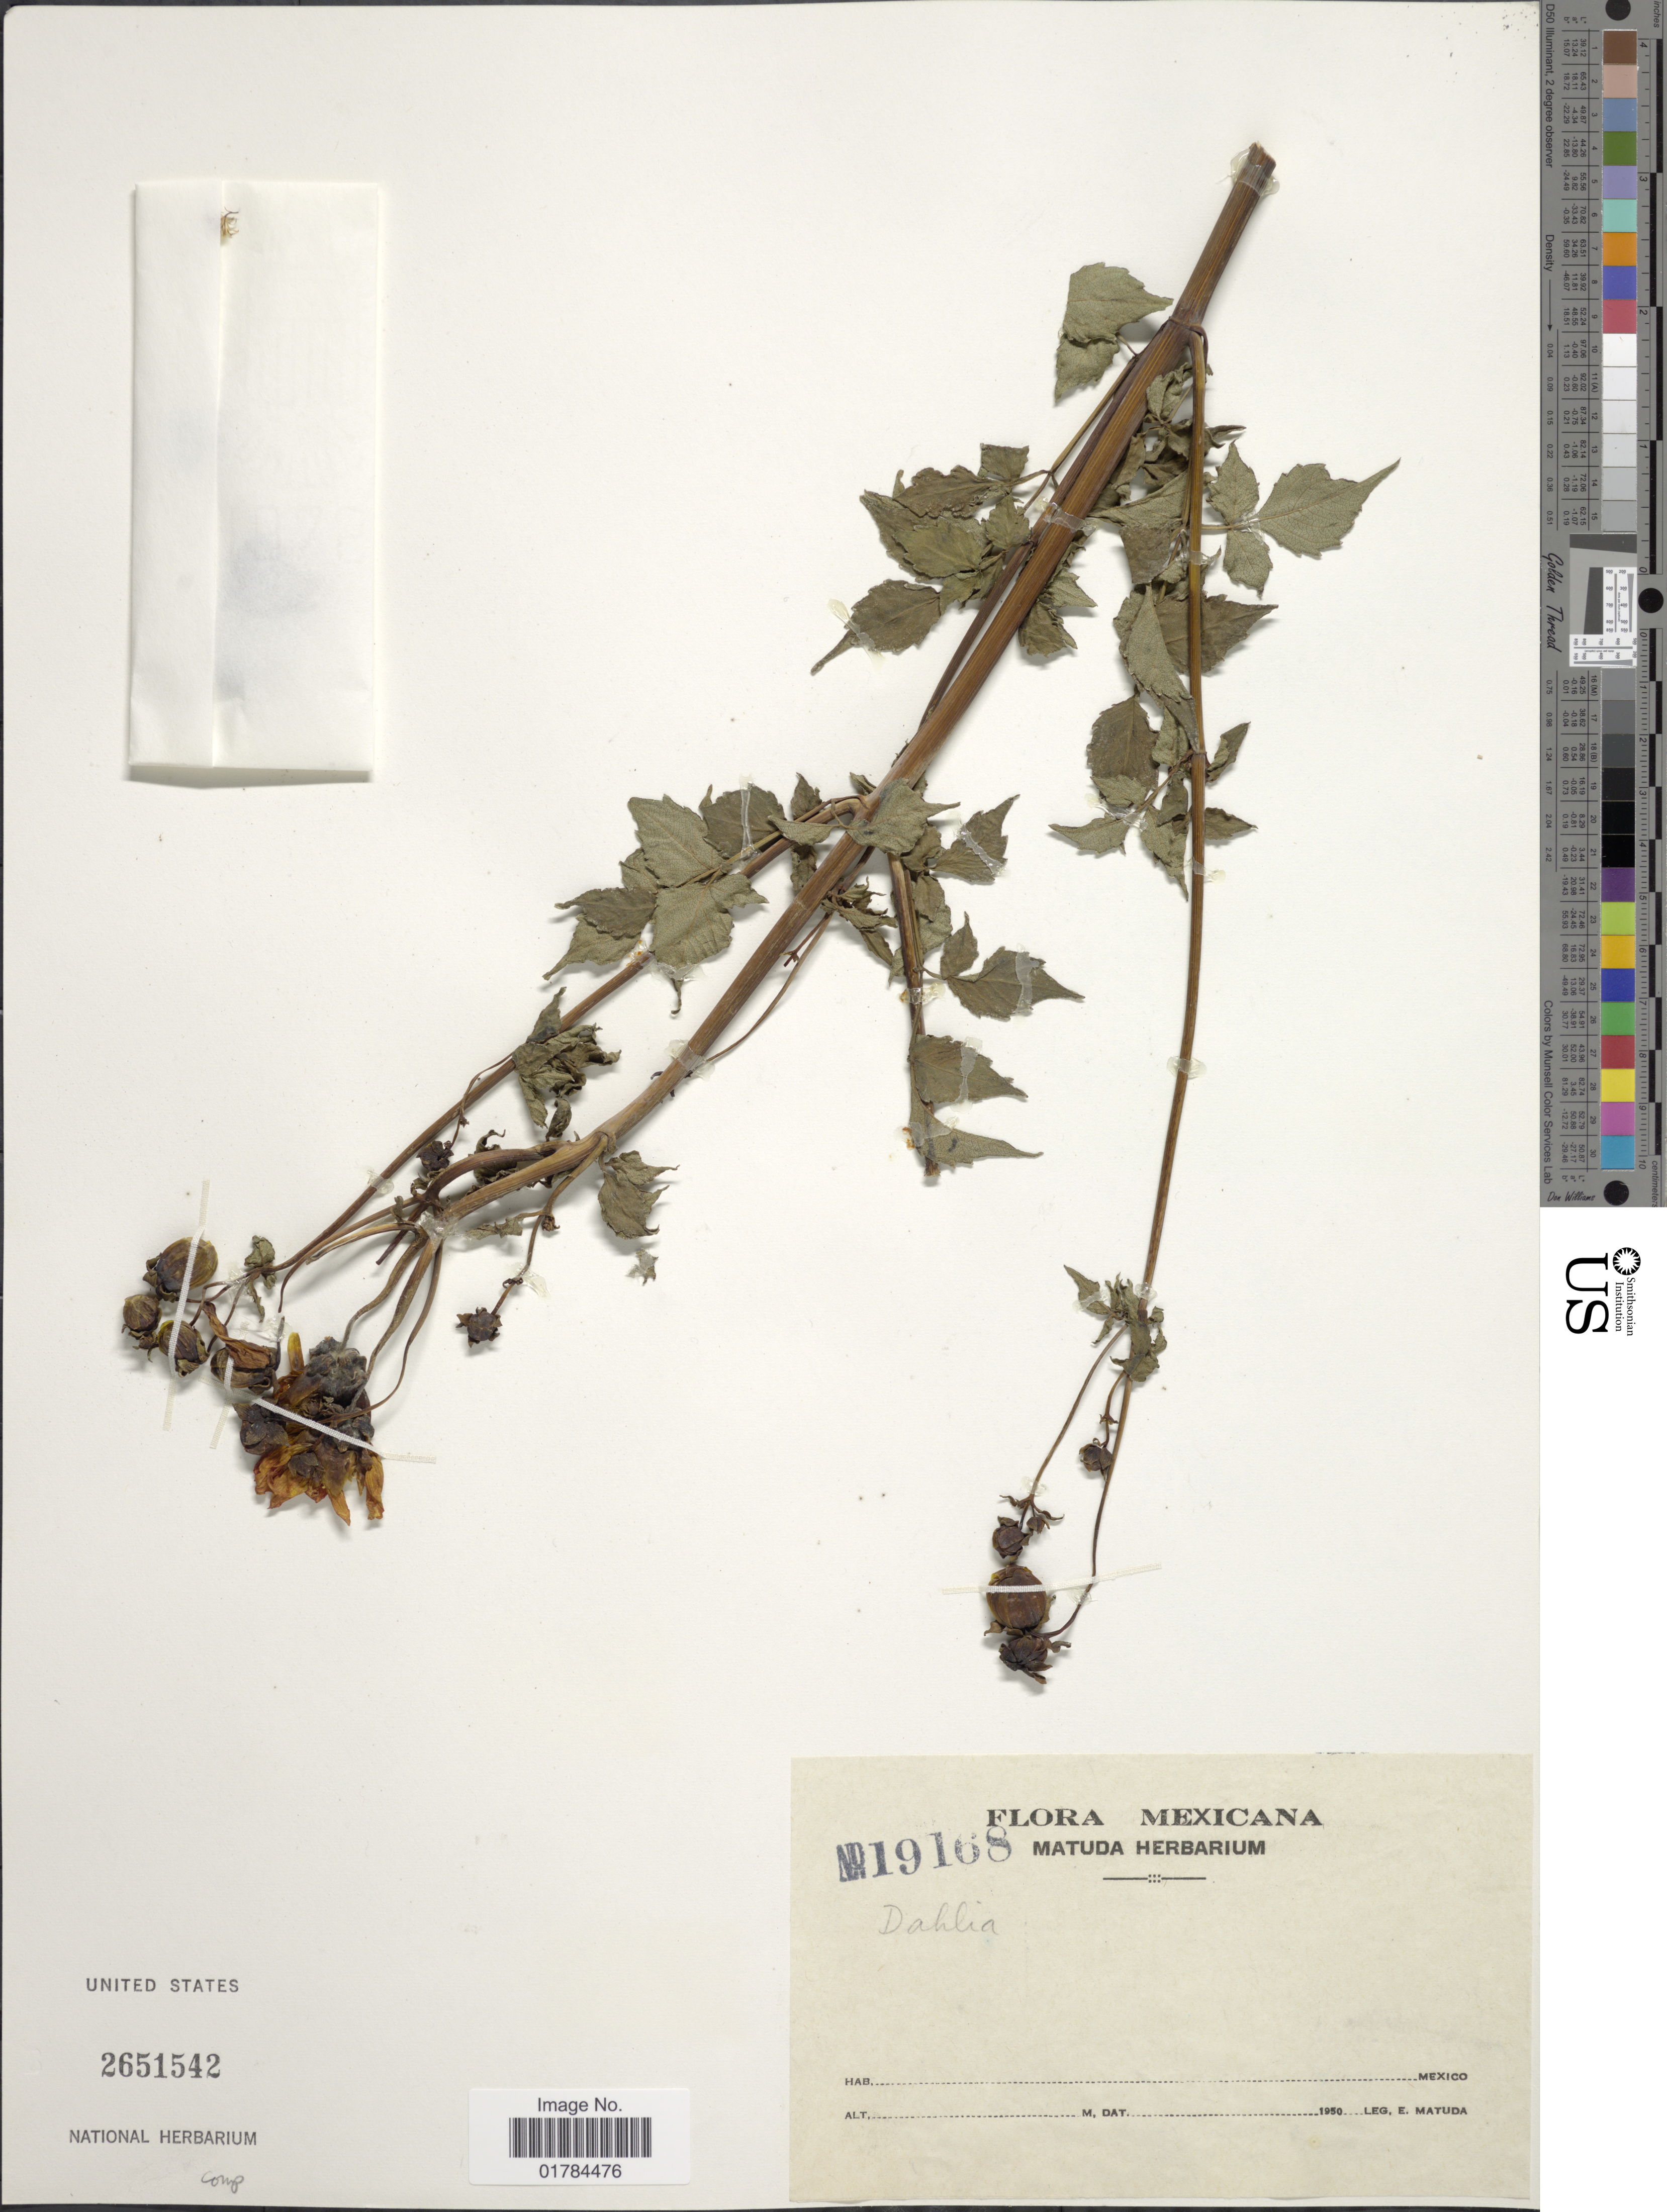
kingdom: Plantae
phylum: Tracheophyta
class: Magnoliopsida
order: Asterales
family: Asteraceae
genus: Dahlia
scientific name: Dahlia sp.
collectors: E. Matuda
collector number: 19168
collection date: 1950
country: Mexico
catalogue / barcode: US 2651542